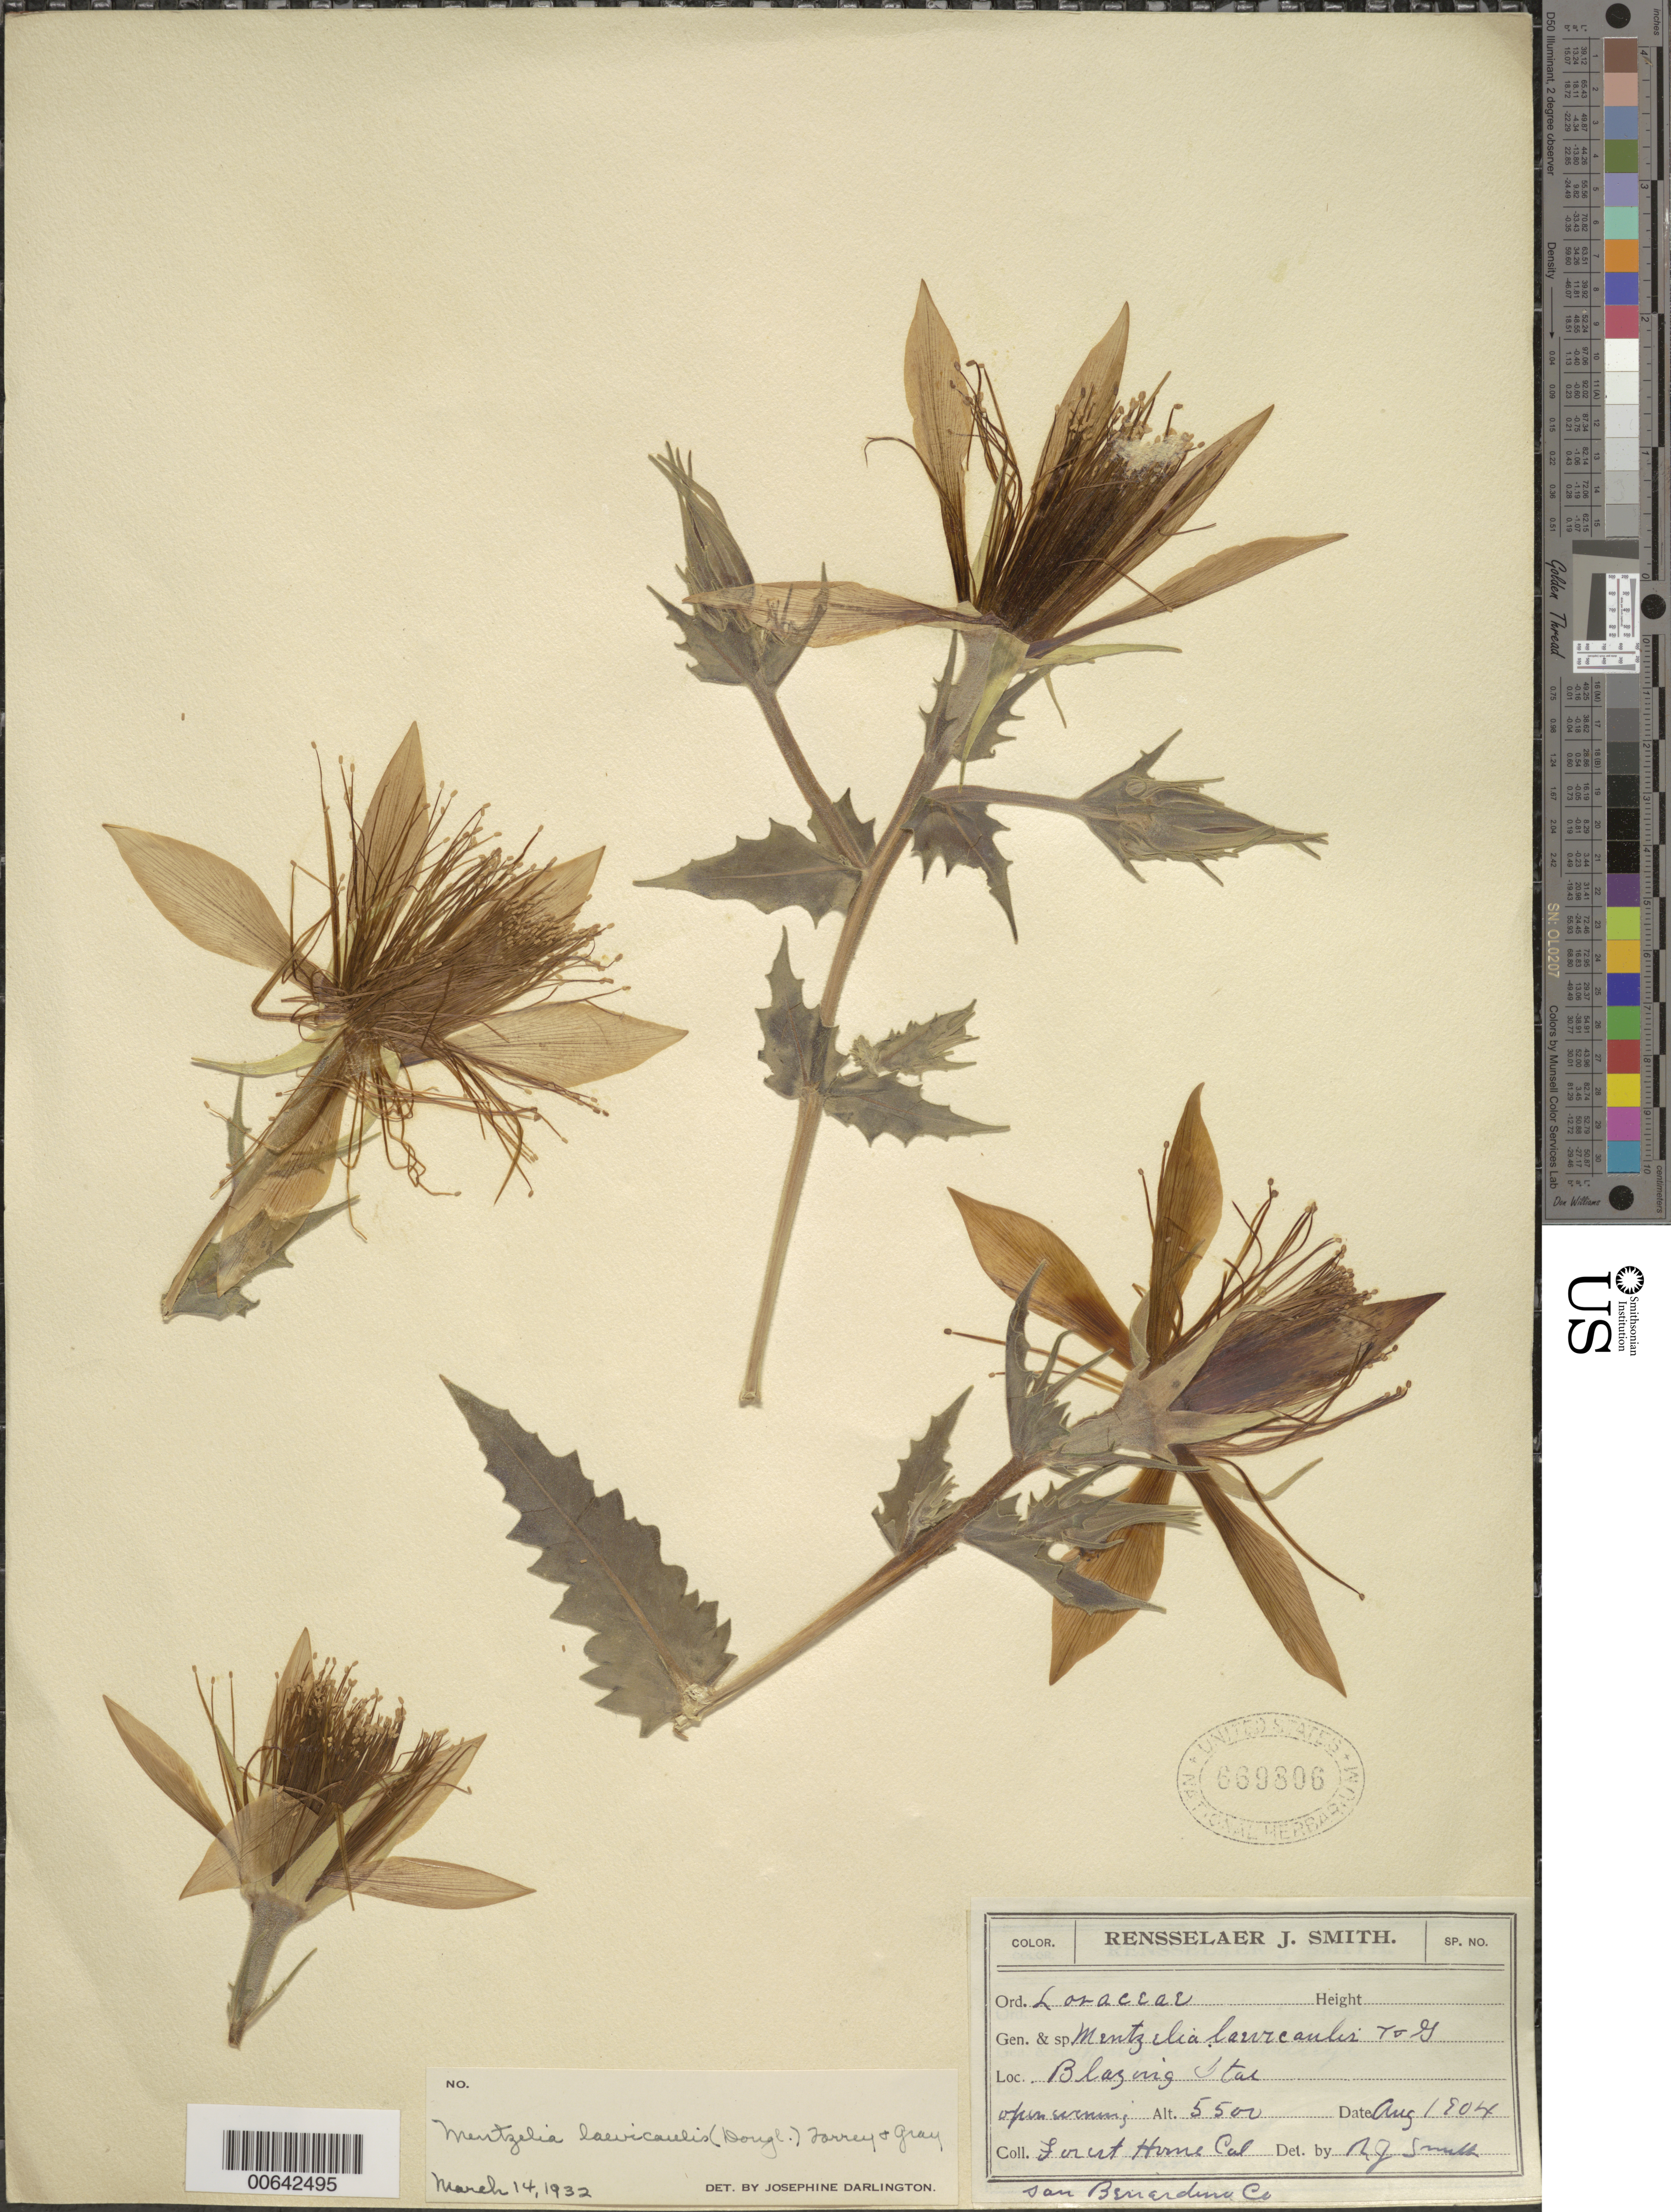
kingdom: Plantae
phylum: Tracheophyta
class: Magnoliopsida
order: Cornales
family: Loasaceae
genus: Mentzelia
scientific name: Mentzelia laevicaulis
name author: (Douglas ex Hook.) Torr. & A. Gray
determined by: Darlington, J.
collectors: R. J. Smith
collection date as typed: Aug 1904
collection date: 1904-08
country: United States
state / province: California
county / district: San Bernardino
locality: Forest Home.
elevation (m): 1676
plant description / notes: Common name: Blazing Star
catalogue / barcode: US 669806